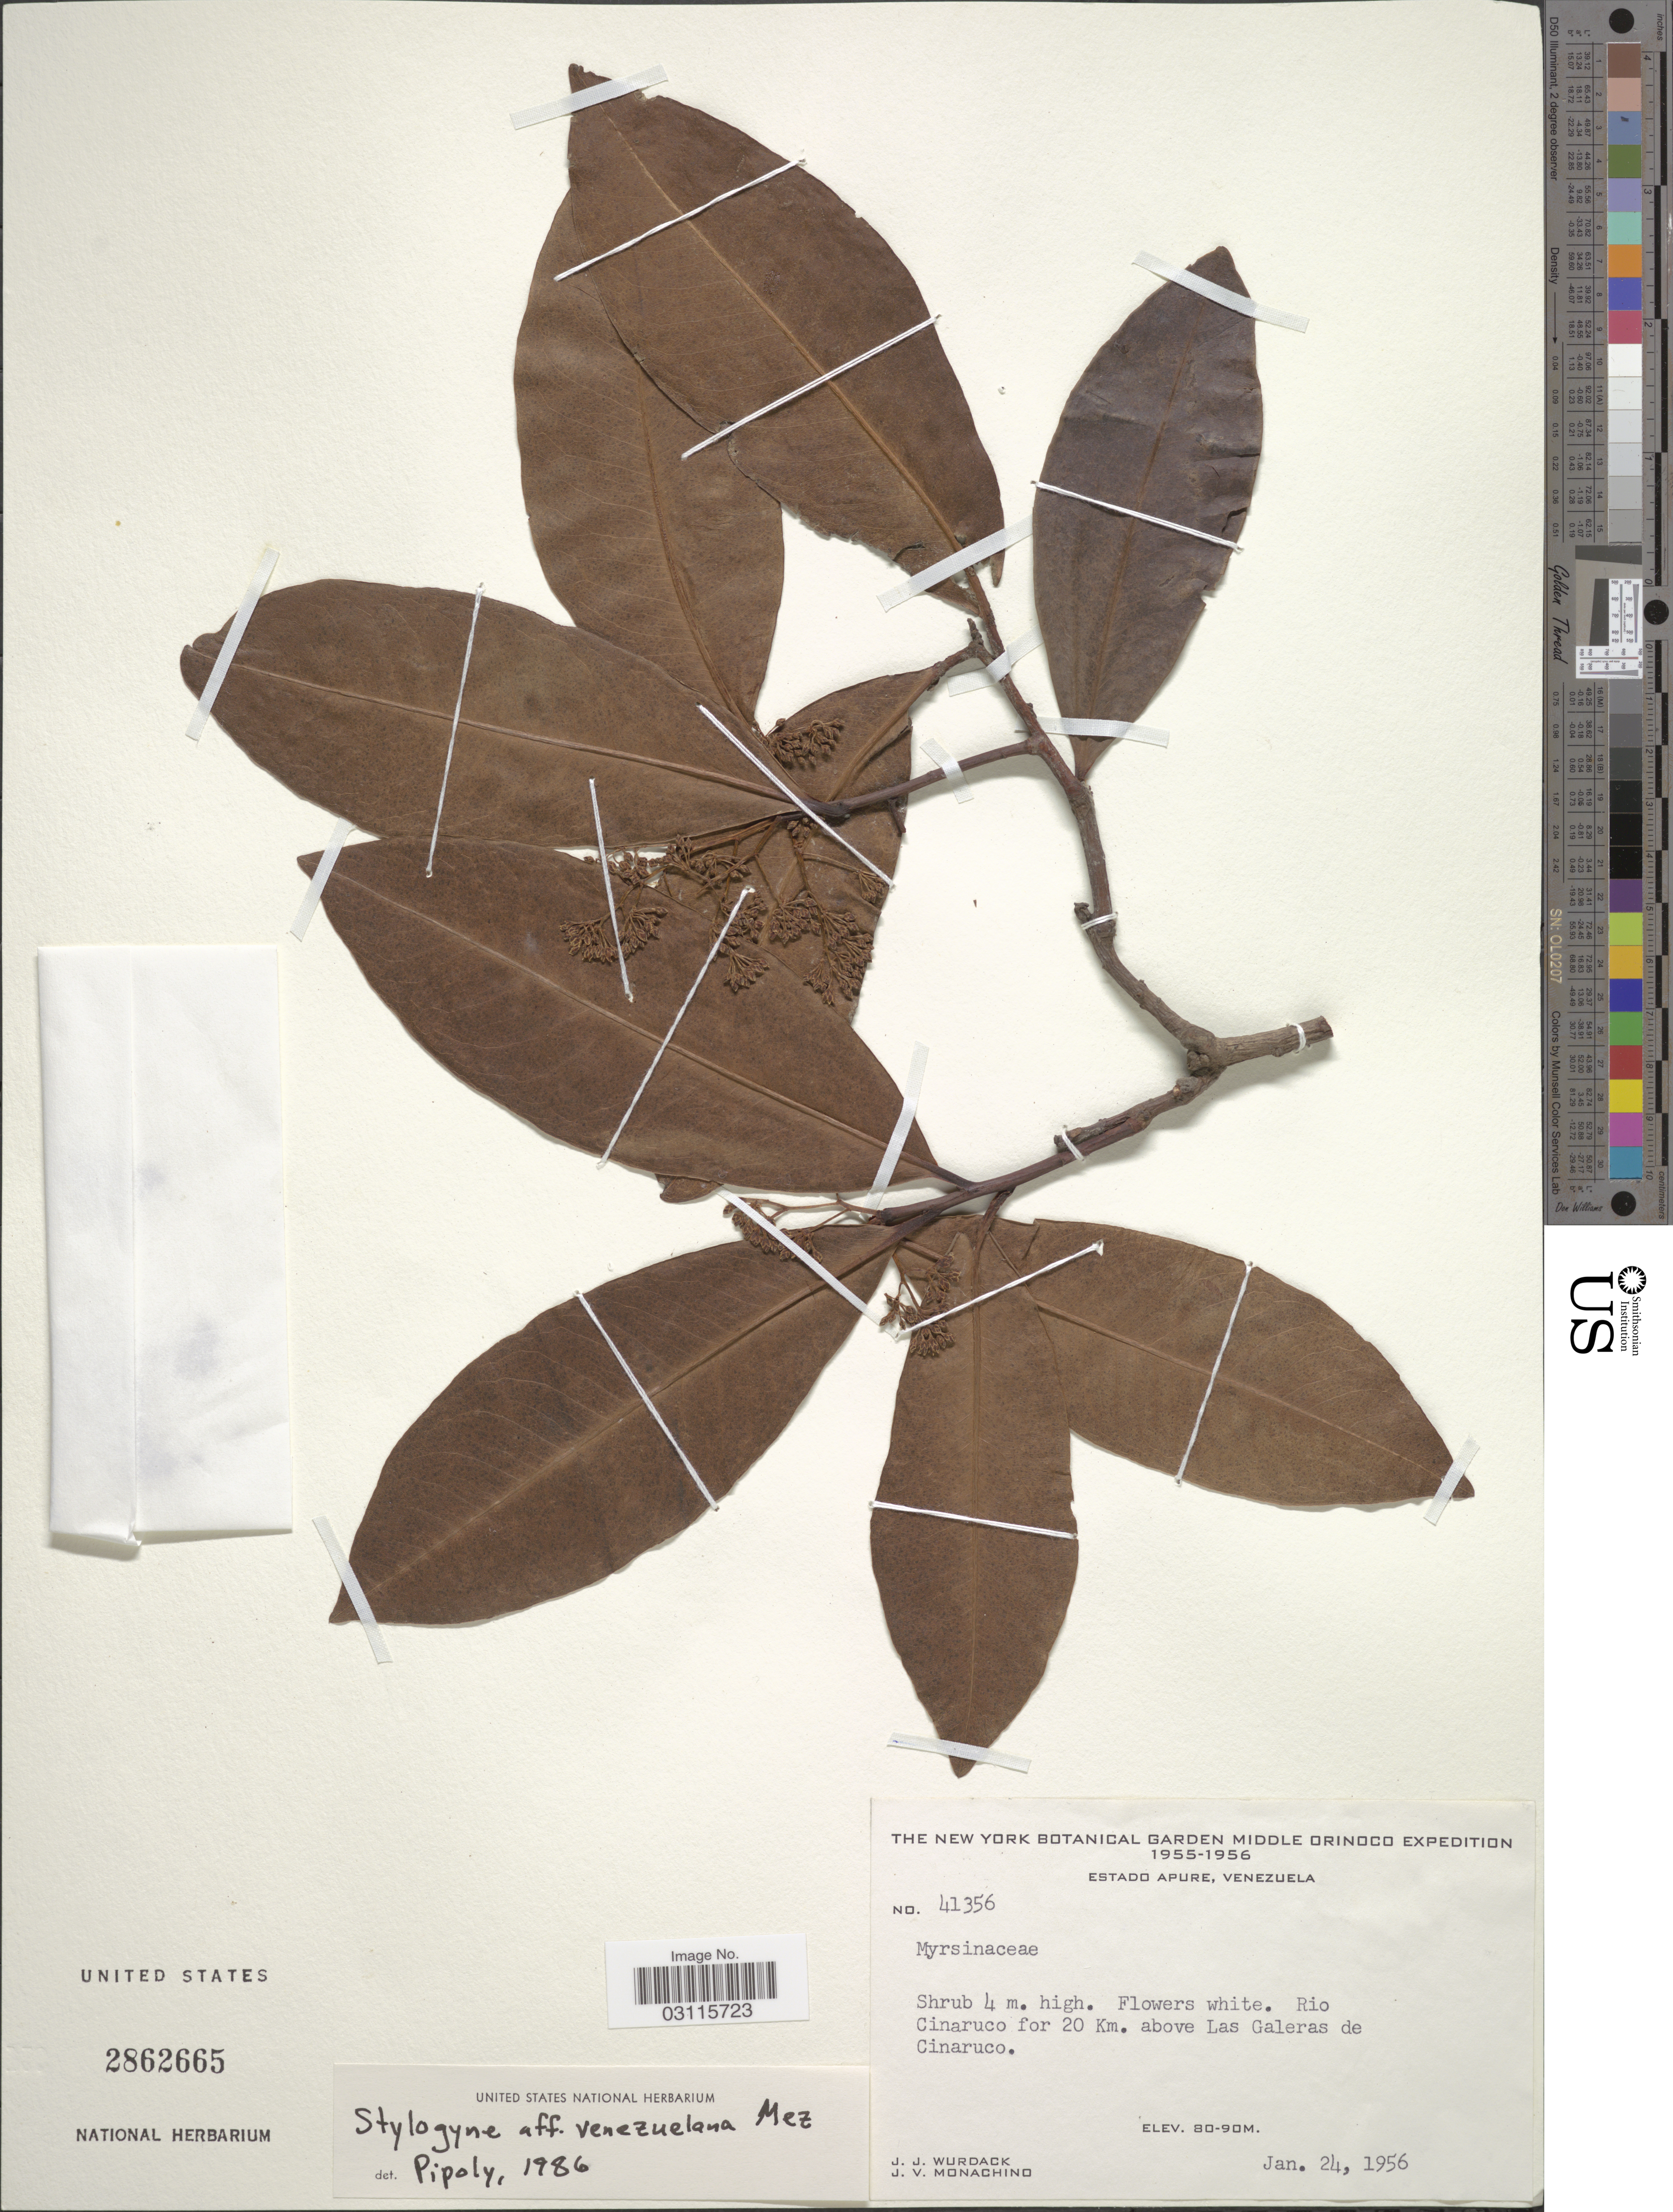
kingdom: Plantae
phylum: Tracheophyta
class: Magnoliopsida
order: Ericales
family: Primulaceae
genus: Stylogyne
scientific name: Stylogyne venezuelana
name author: Mez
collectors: J. J. Wurdack & J. V. Monachino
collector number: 41356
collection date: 1956-01-24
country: Venezuela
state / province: Apure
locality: Estado Apure. Rio Cinaruco for 20 Km. above Las Galeras de Cinaruco.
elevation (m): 80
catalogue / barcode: US 2862665